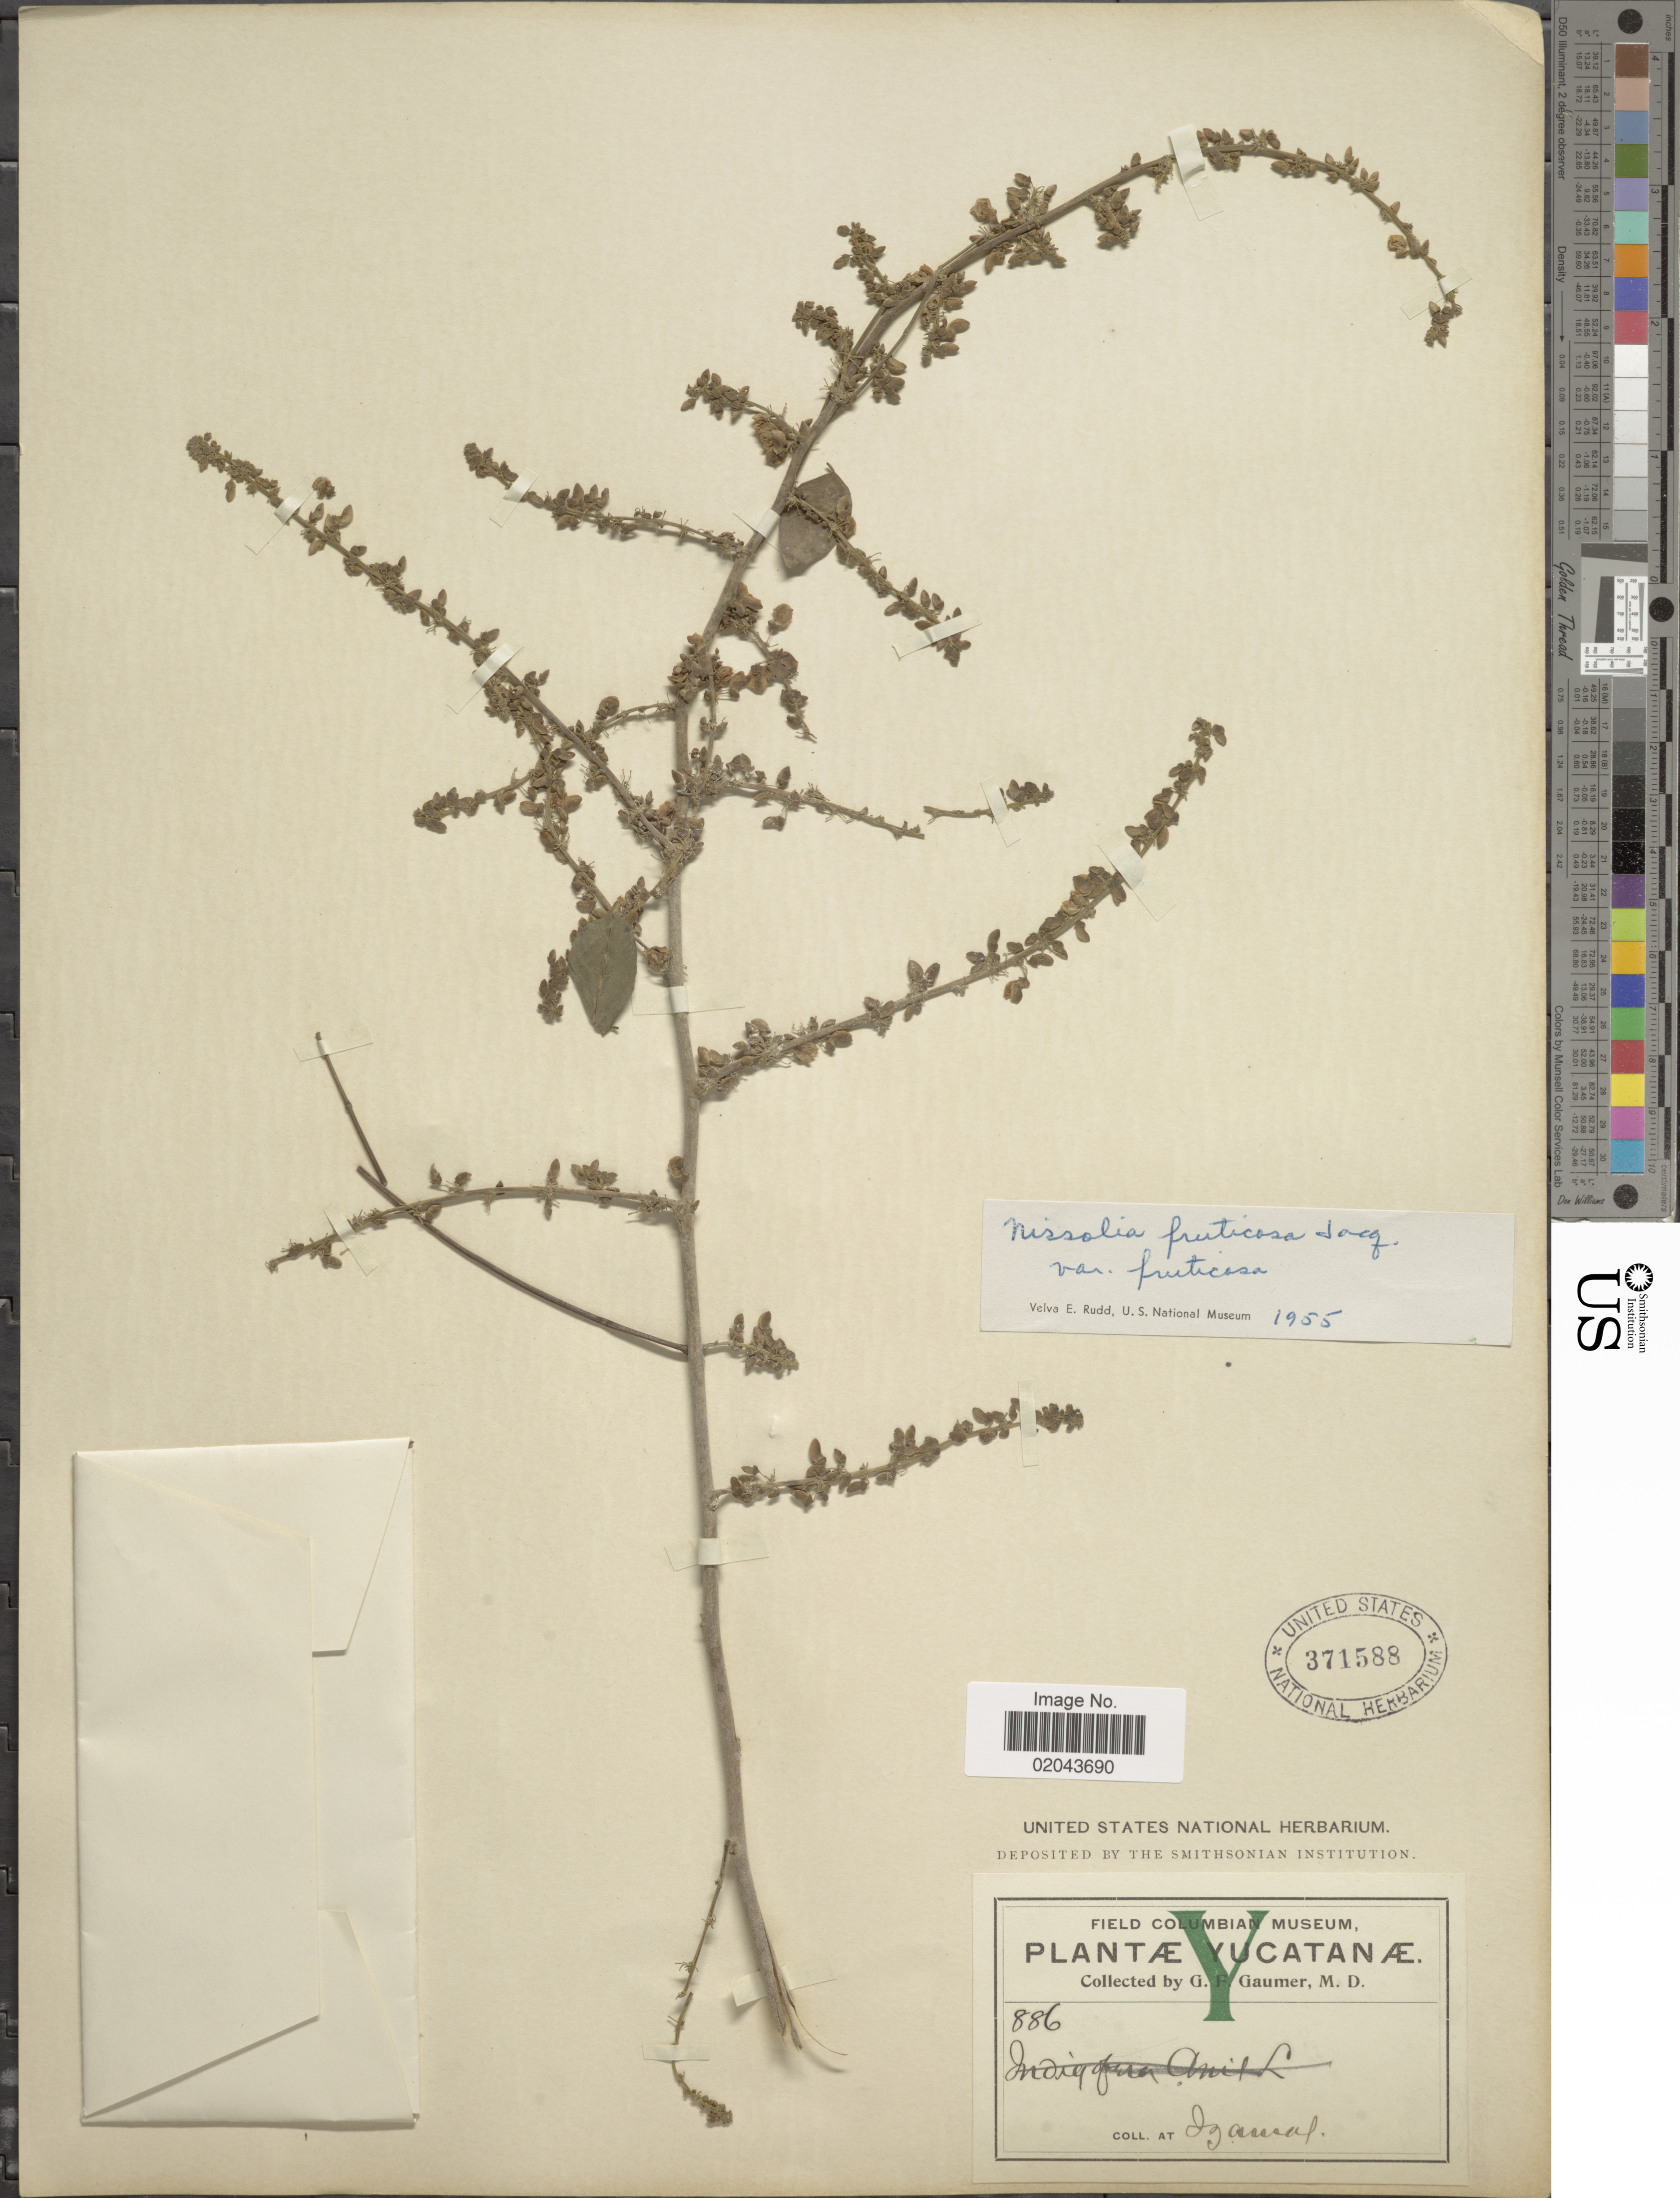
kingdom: Plantae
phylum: Tracheophyta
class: Magnoliopsida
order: Fabales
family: Fabaceae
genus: Nissolia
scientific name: Nissolia fruticosa var. fruticosa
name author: Jacq.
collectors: G. F. Gaumer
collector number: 886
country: Mexico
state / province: Yucatán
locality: Izamal.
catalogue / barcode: US 371588